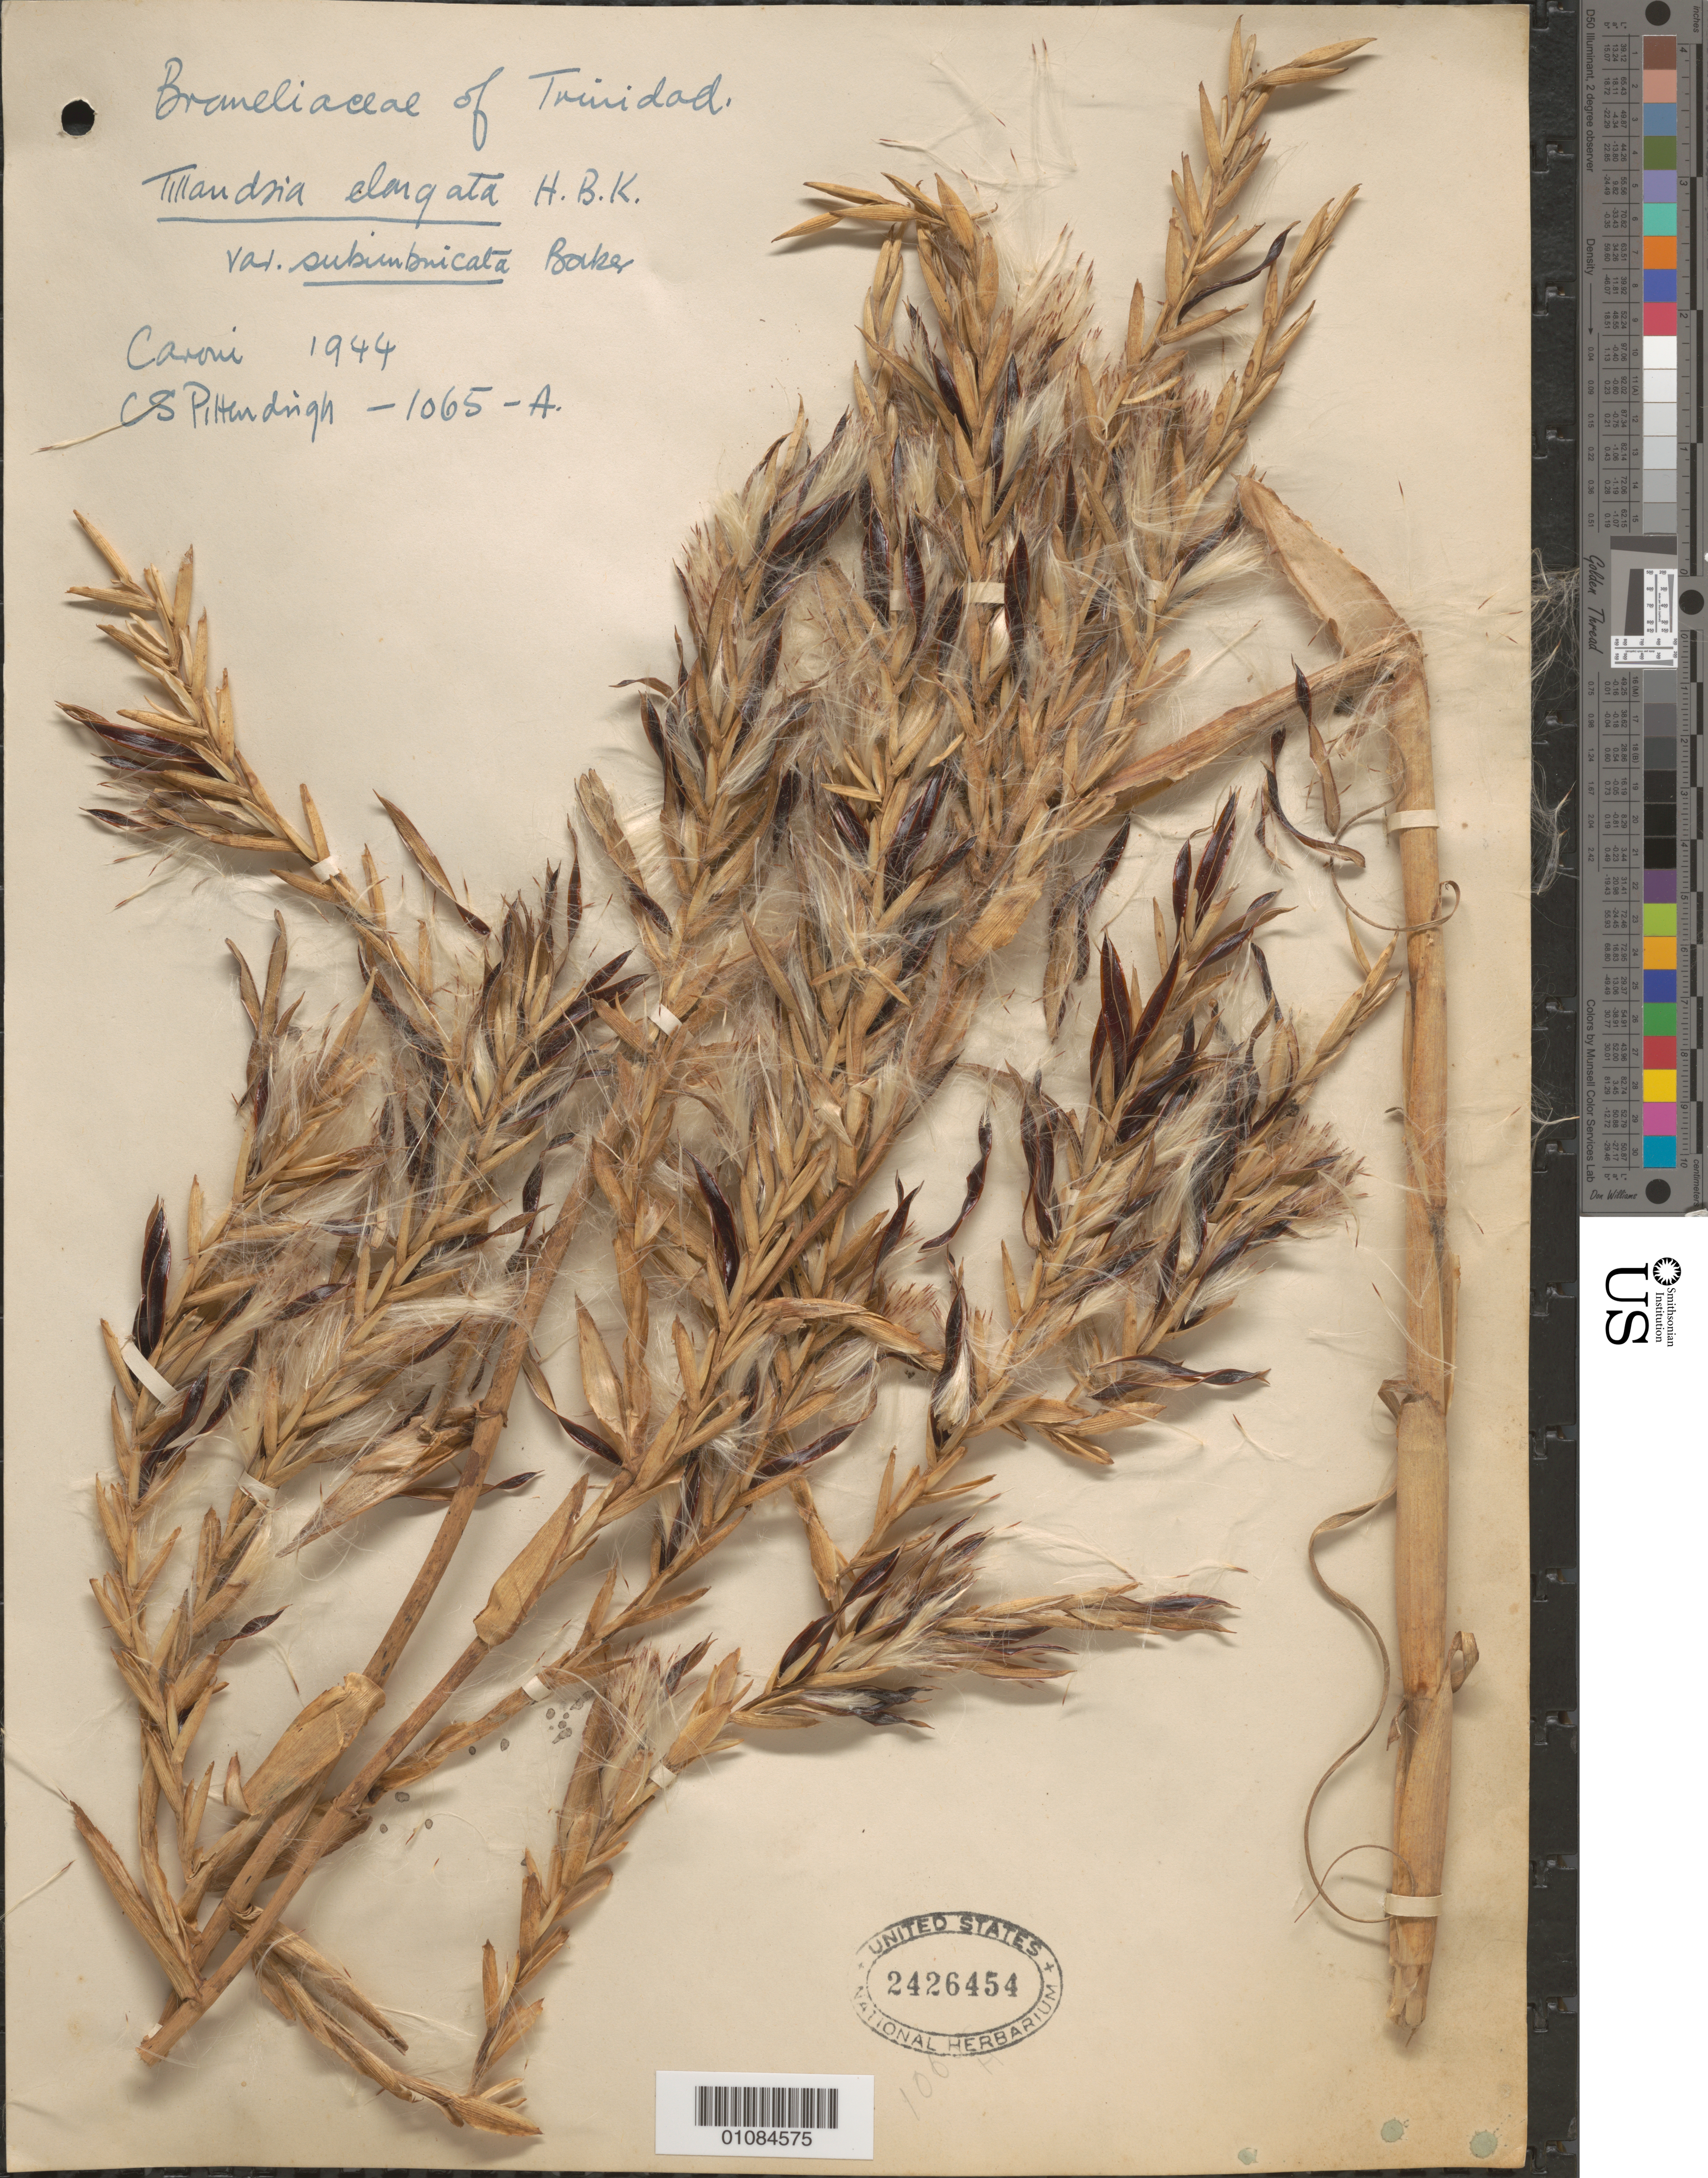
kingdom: Plantae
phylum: Tracheophyta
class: Liliopsida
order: Poales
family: Bromeliaceae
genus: Tillandsia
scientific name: Tillandsia elongata var. subimbricata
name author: (Baker) L.B. Sm.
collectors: C. S. Pittendrigh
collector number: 1065A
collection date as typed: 1944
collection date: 1944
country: Trinidad and Tobago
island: Trinidad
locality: Caroni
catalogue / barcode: US 2426454